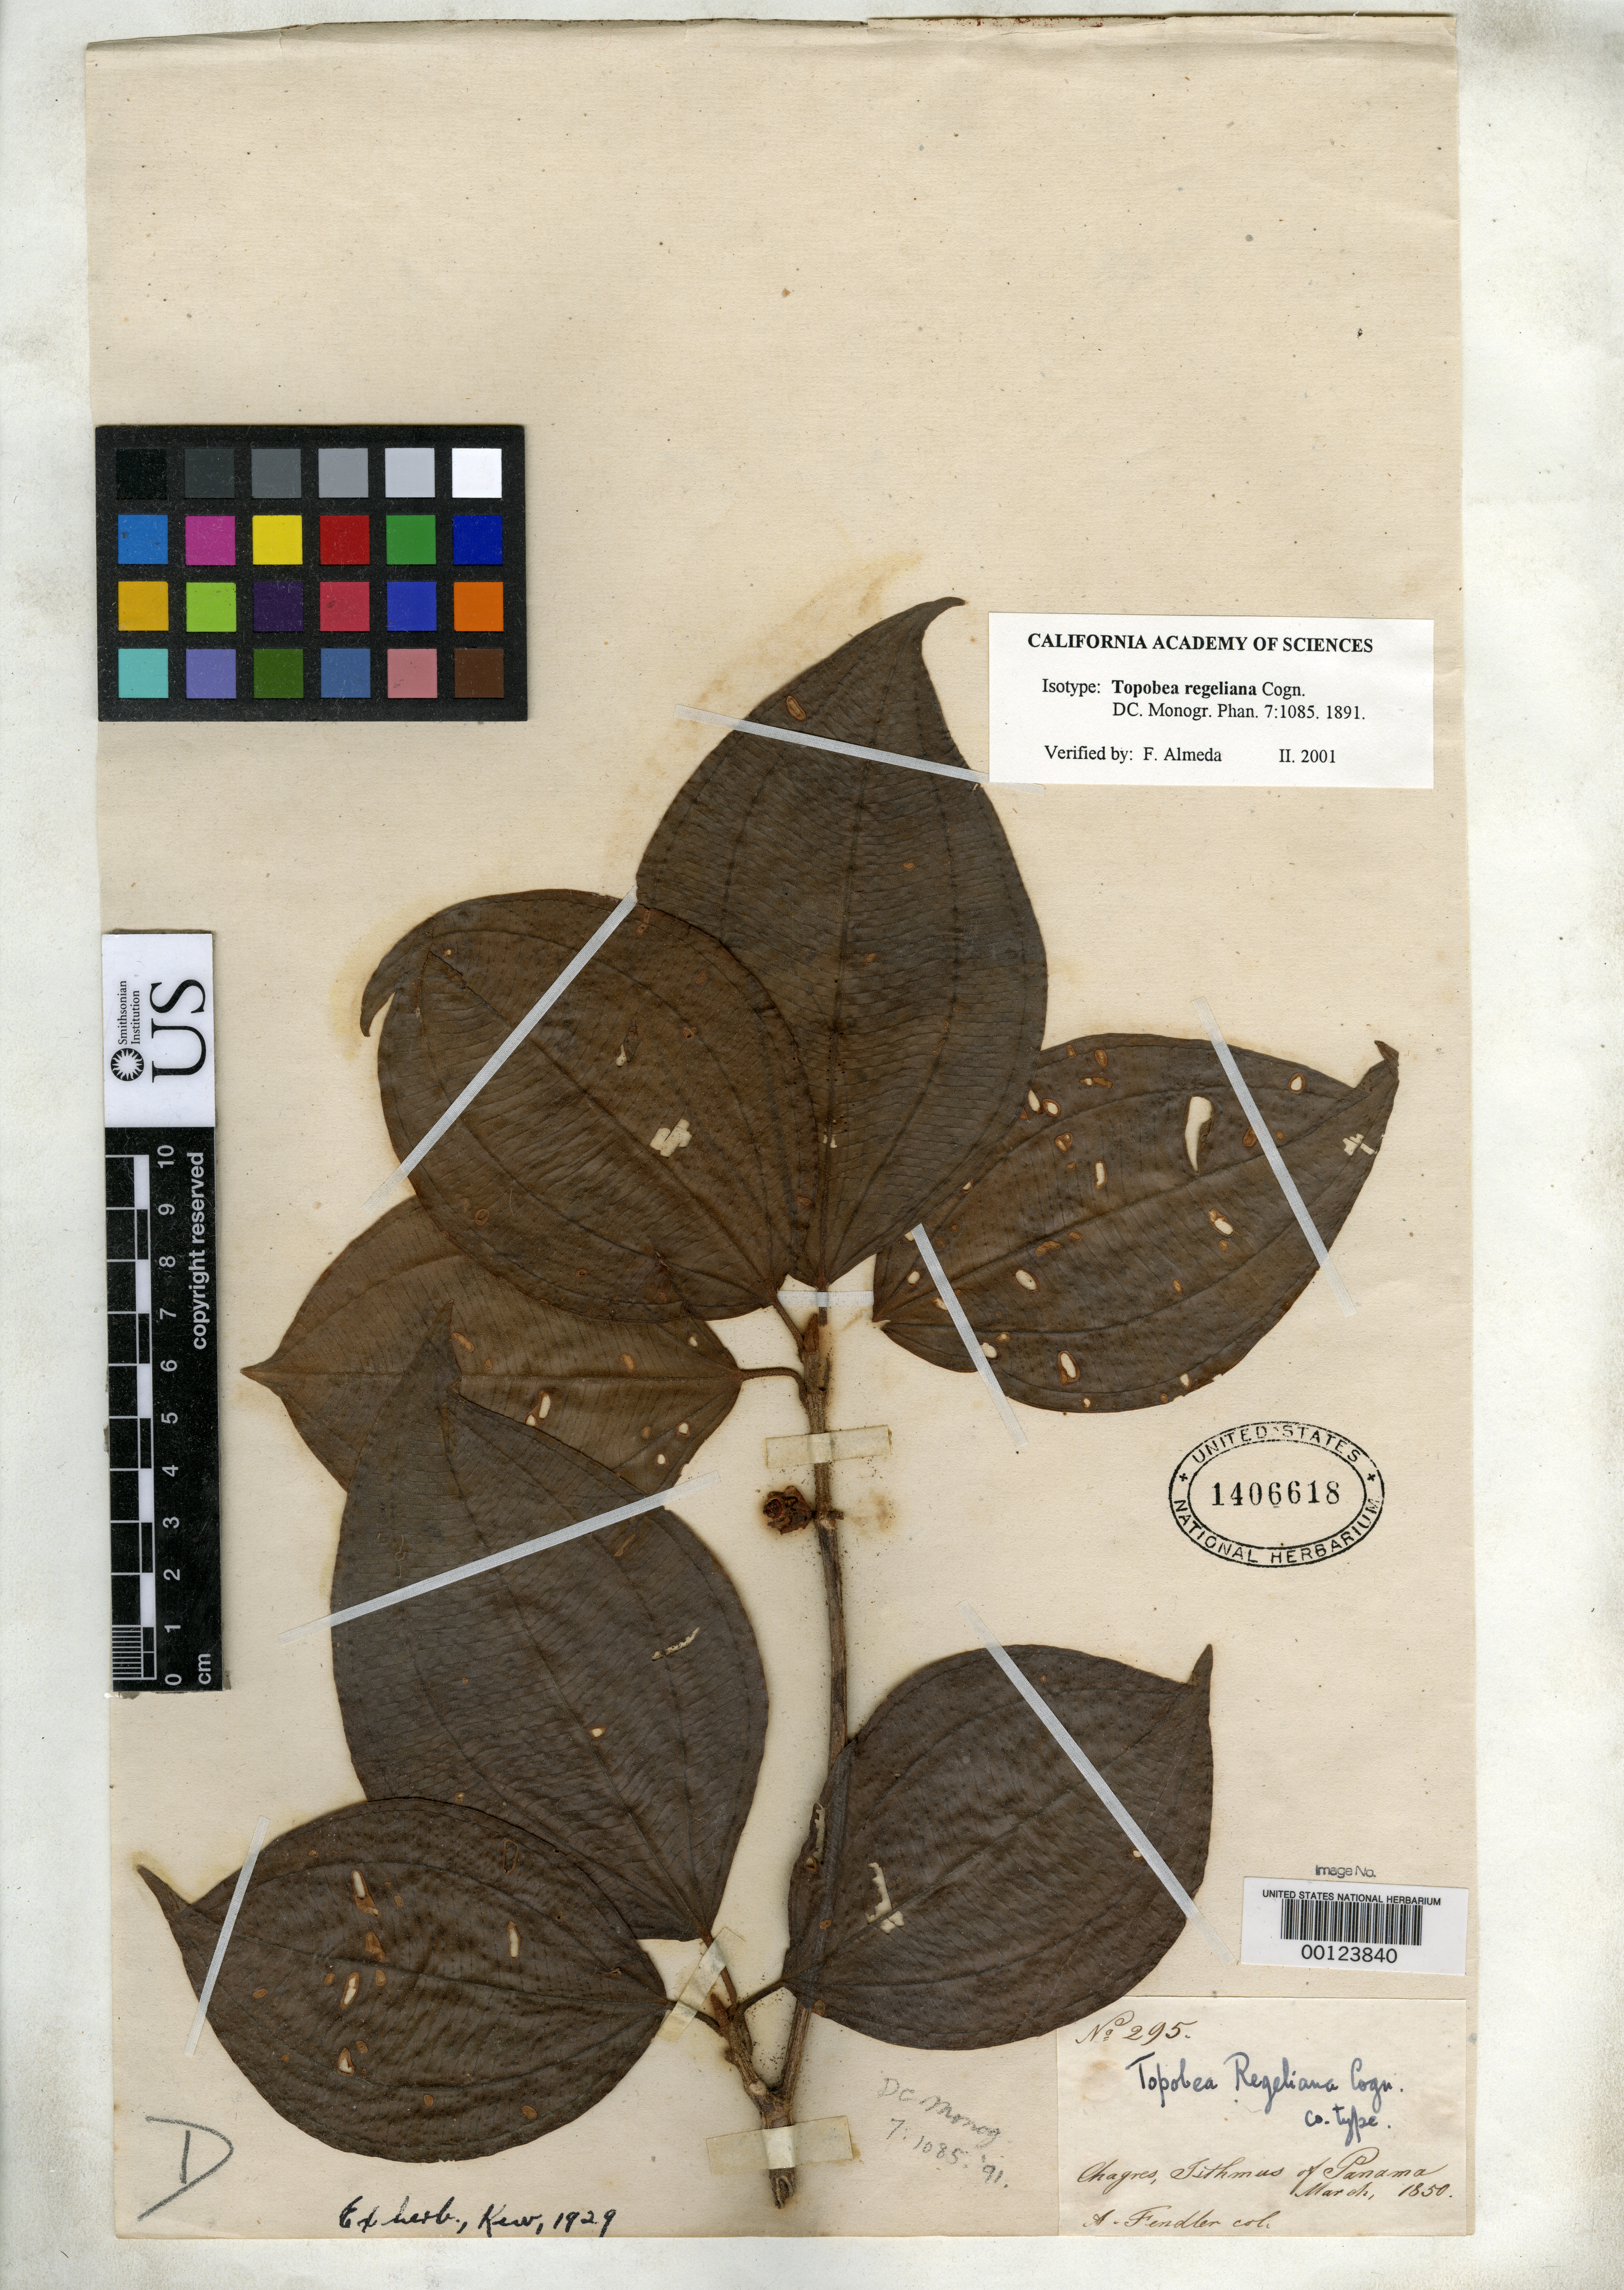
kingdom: Plantae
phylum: Tracheophyta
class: Magnoliopsida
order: Myrtales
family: Melastomataceae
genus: Topobea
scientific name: Topobea regeliana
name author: Cogn. in A. DC.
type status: Isotype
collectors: A. Fendler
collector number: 295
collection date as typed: Mar 1850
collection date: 1850-03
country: Panama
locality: Chargres, Isthmus of Panama.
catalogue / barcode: US 1406618